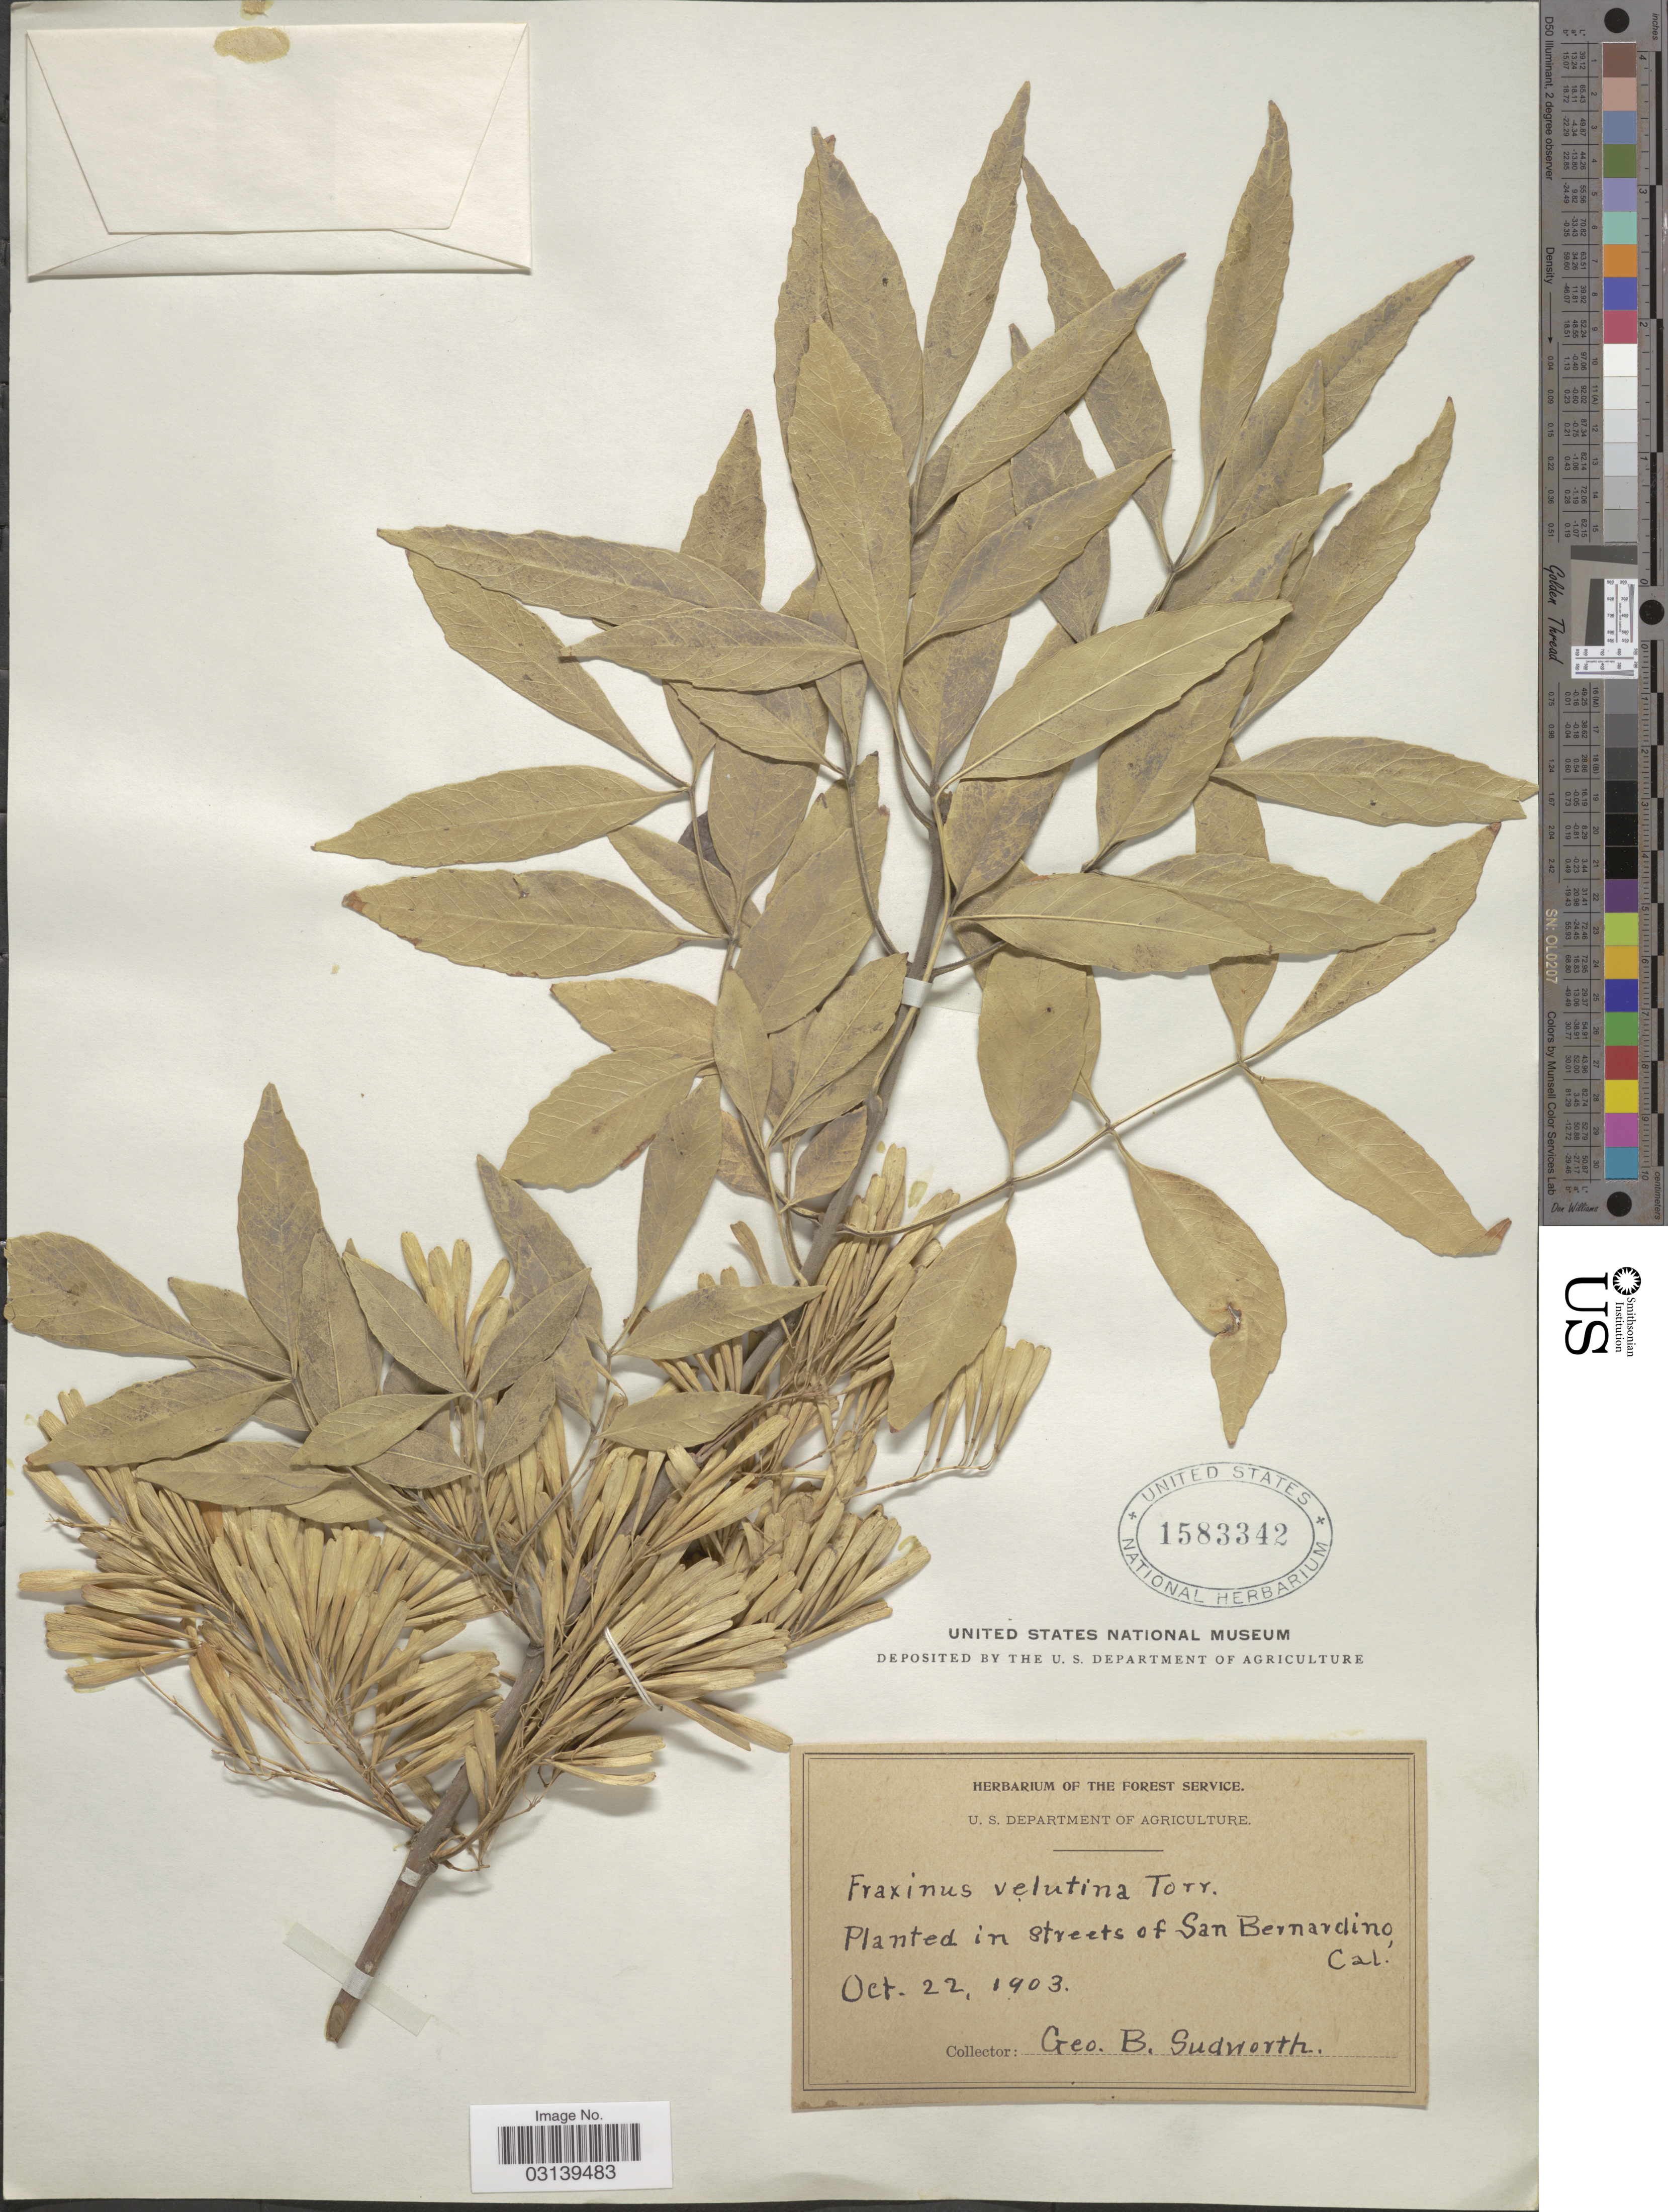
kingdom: Plantae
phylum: Tracheophyta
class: Magnoliopsida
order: Lamiales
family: Oleaceae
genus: Fraxinus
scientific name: Fraxinus velutina var. coriacea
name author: (S. Watson) Rehder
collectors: G. B. Sudworth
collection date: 1903-10-22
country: United States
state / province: California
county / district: San Bernardino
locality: In street of San Bernardino.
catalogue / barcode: US 1583342